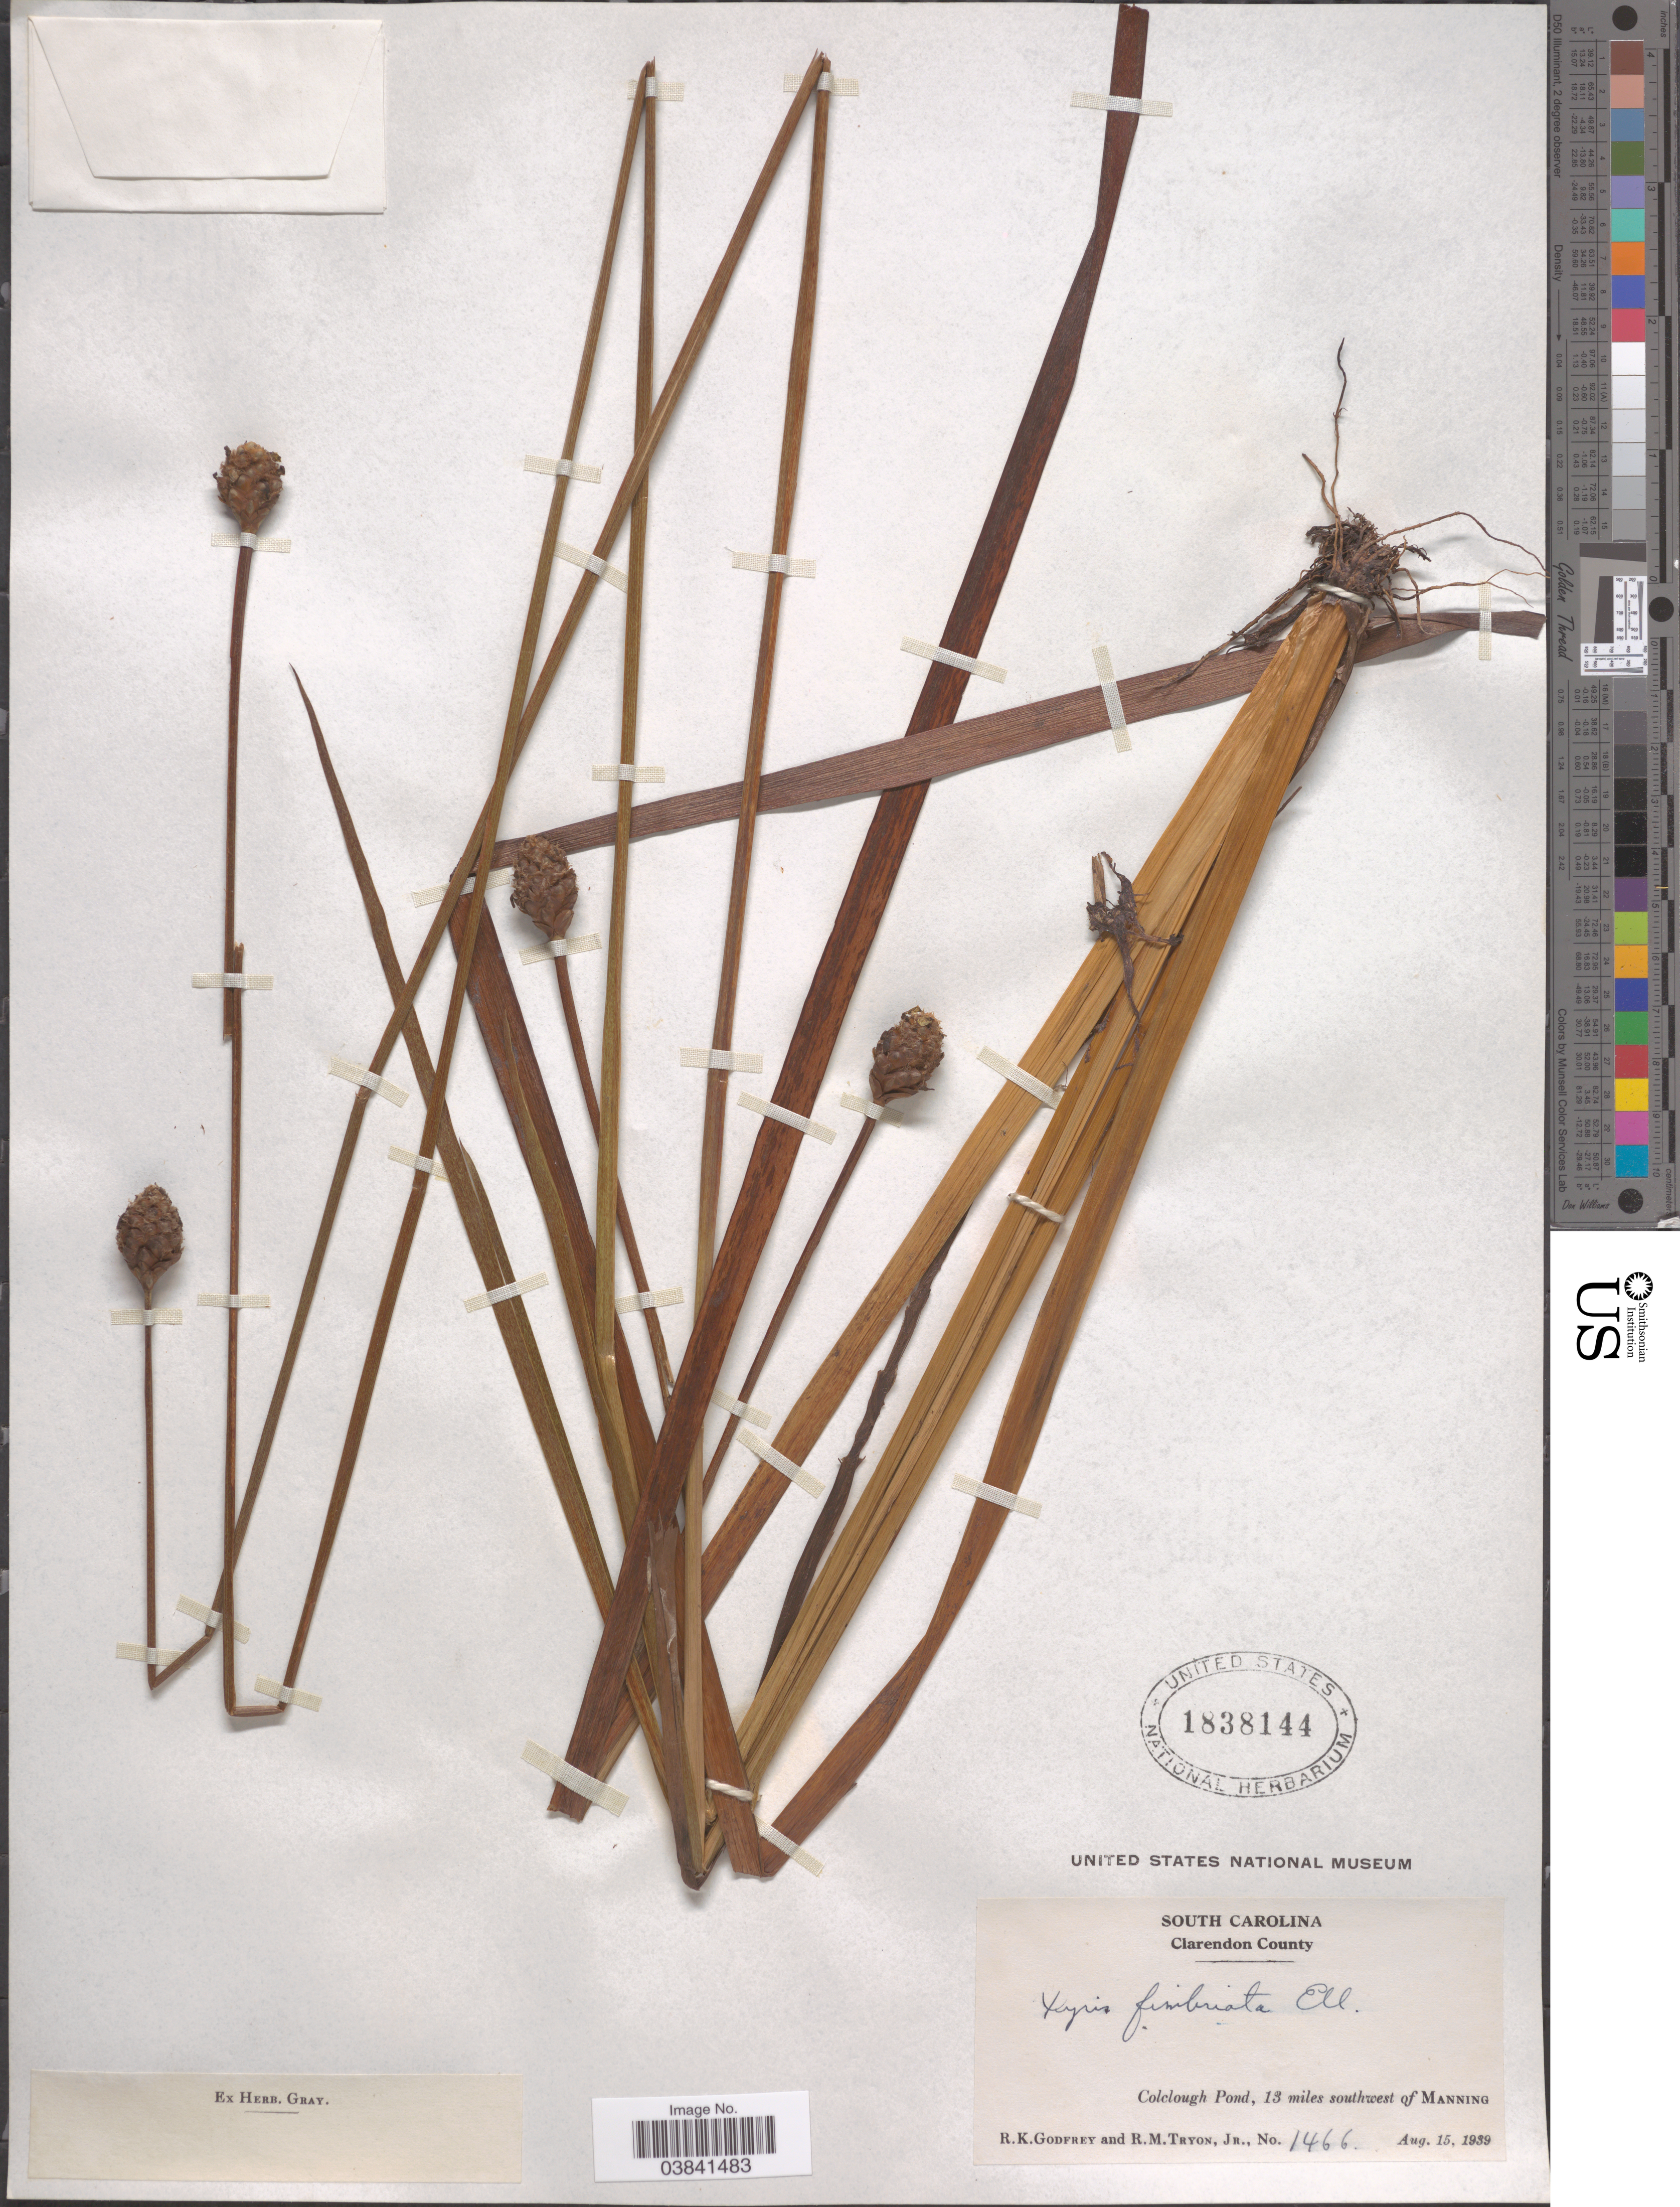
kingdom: Plantae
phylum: Tracheophyta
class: Liliopsida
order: Poales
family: Xyridaceae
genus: Xyris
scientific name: Xyris fimbriata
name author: Elliott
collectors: R. K. Godfrey & R. Tryon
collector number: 1466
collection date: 1939-08-15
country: United States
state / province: South Carolina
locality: Clarendon County. Colclough Pond, 13 miles southwest of Manning.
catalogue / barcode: US 1838144